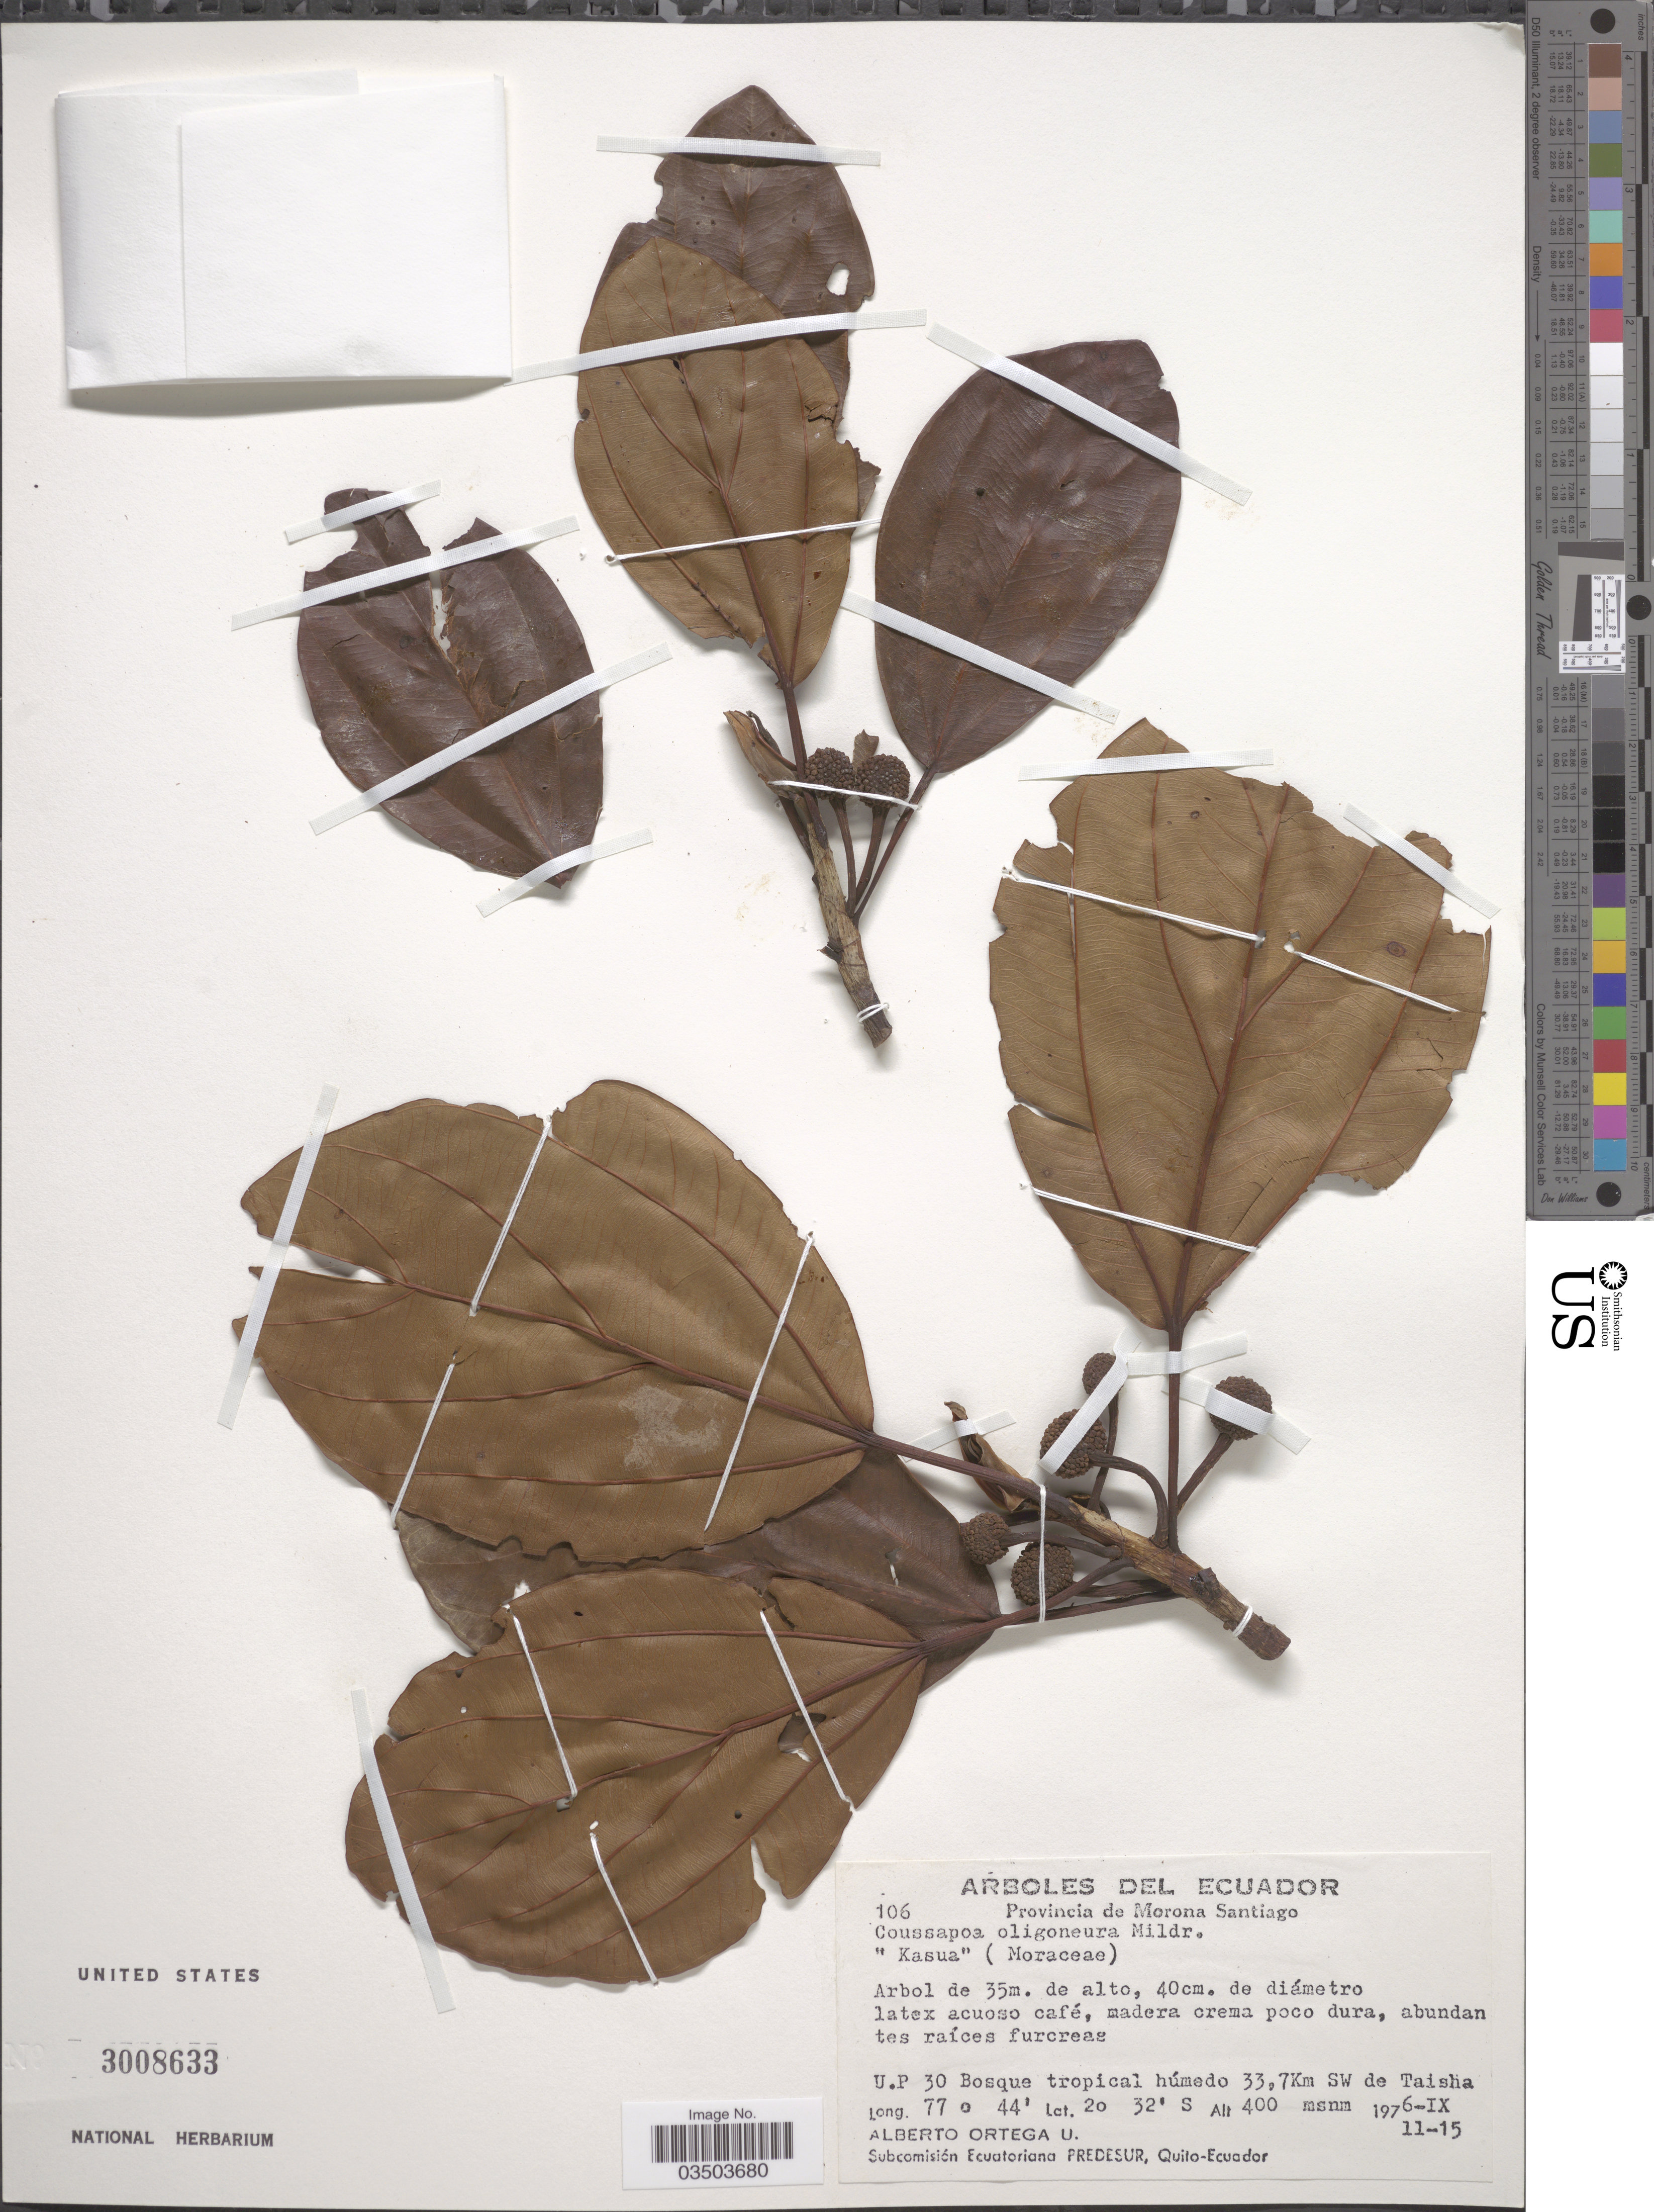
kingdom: Plantae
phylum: Tracheophyta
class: Magnoliopsida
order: Rosales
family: Urticaceae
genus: Coussapoa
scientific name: Coussapoa parviceps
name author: Standl.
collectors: A. T. Ortega U.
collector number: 106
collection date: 1976-09-11/1976-09-15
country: Ecuador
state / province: Morona-Santiago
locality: U.P 30 Bosque tropical húmedo 33, 7Km SW de Taisha.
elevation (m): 400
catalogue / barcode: US 3008633